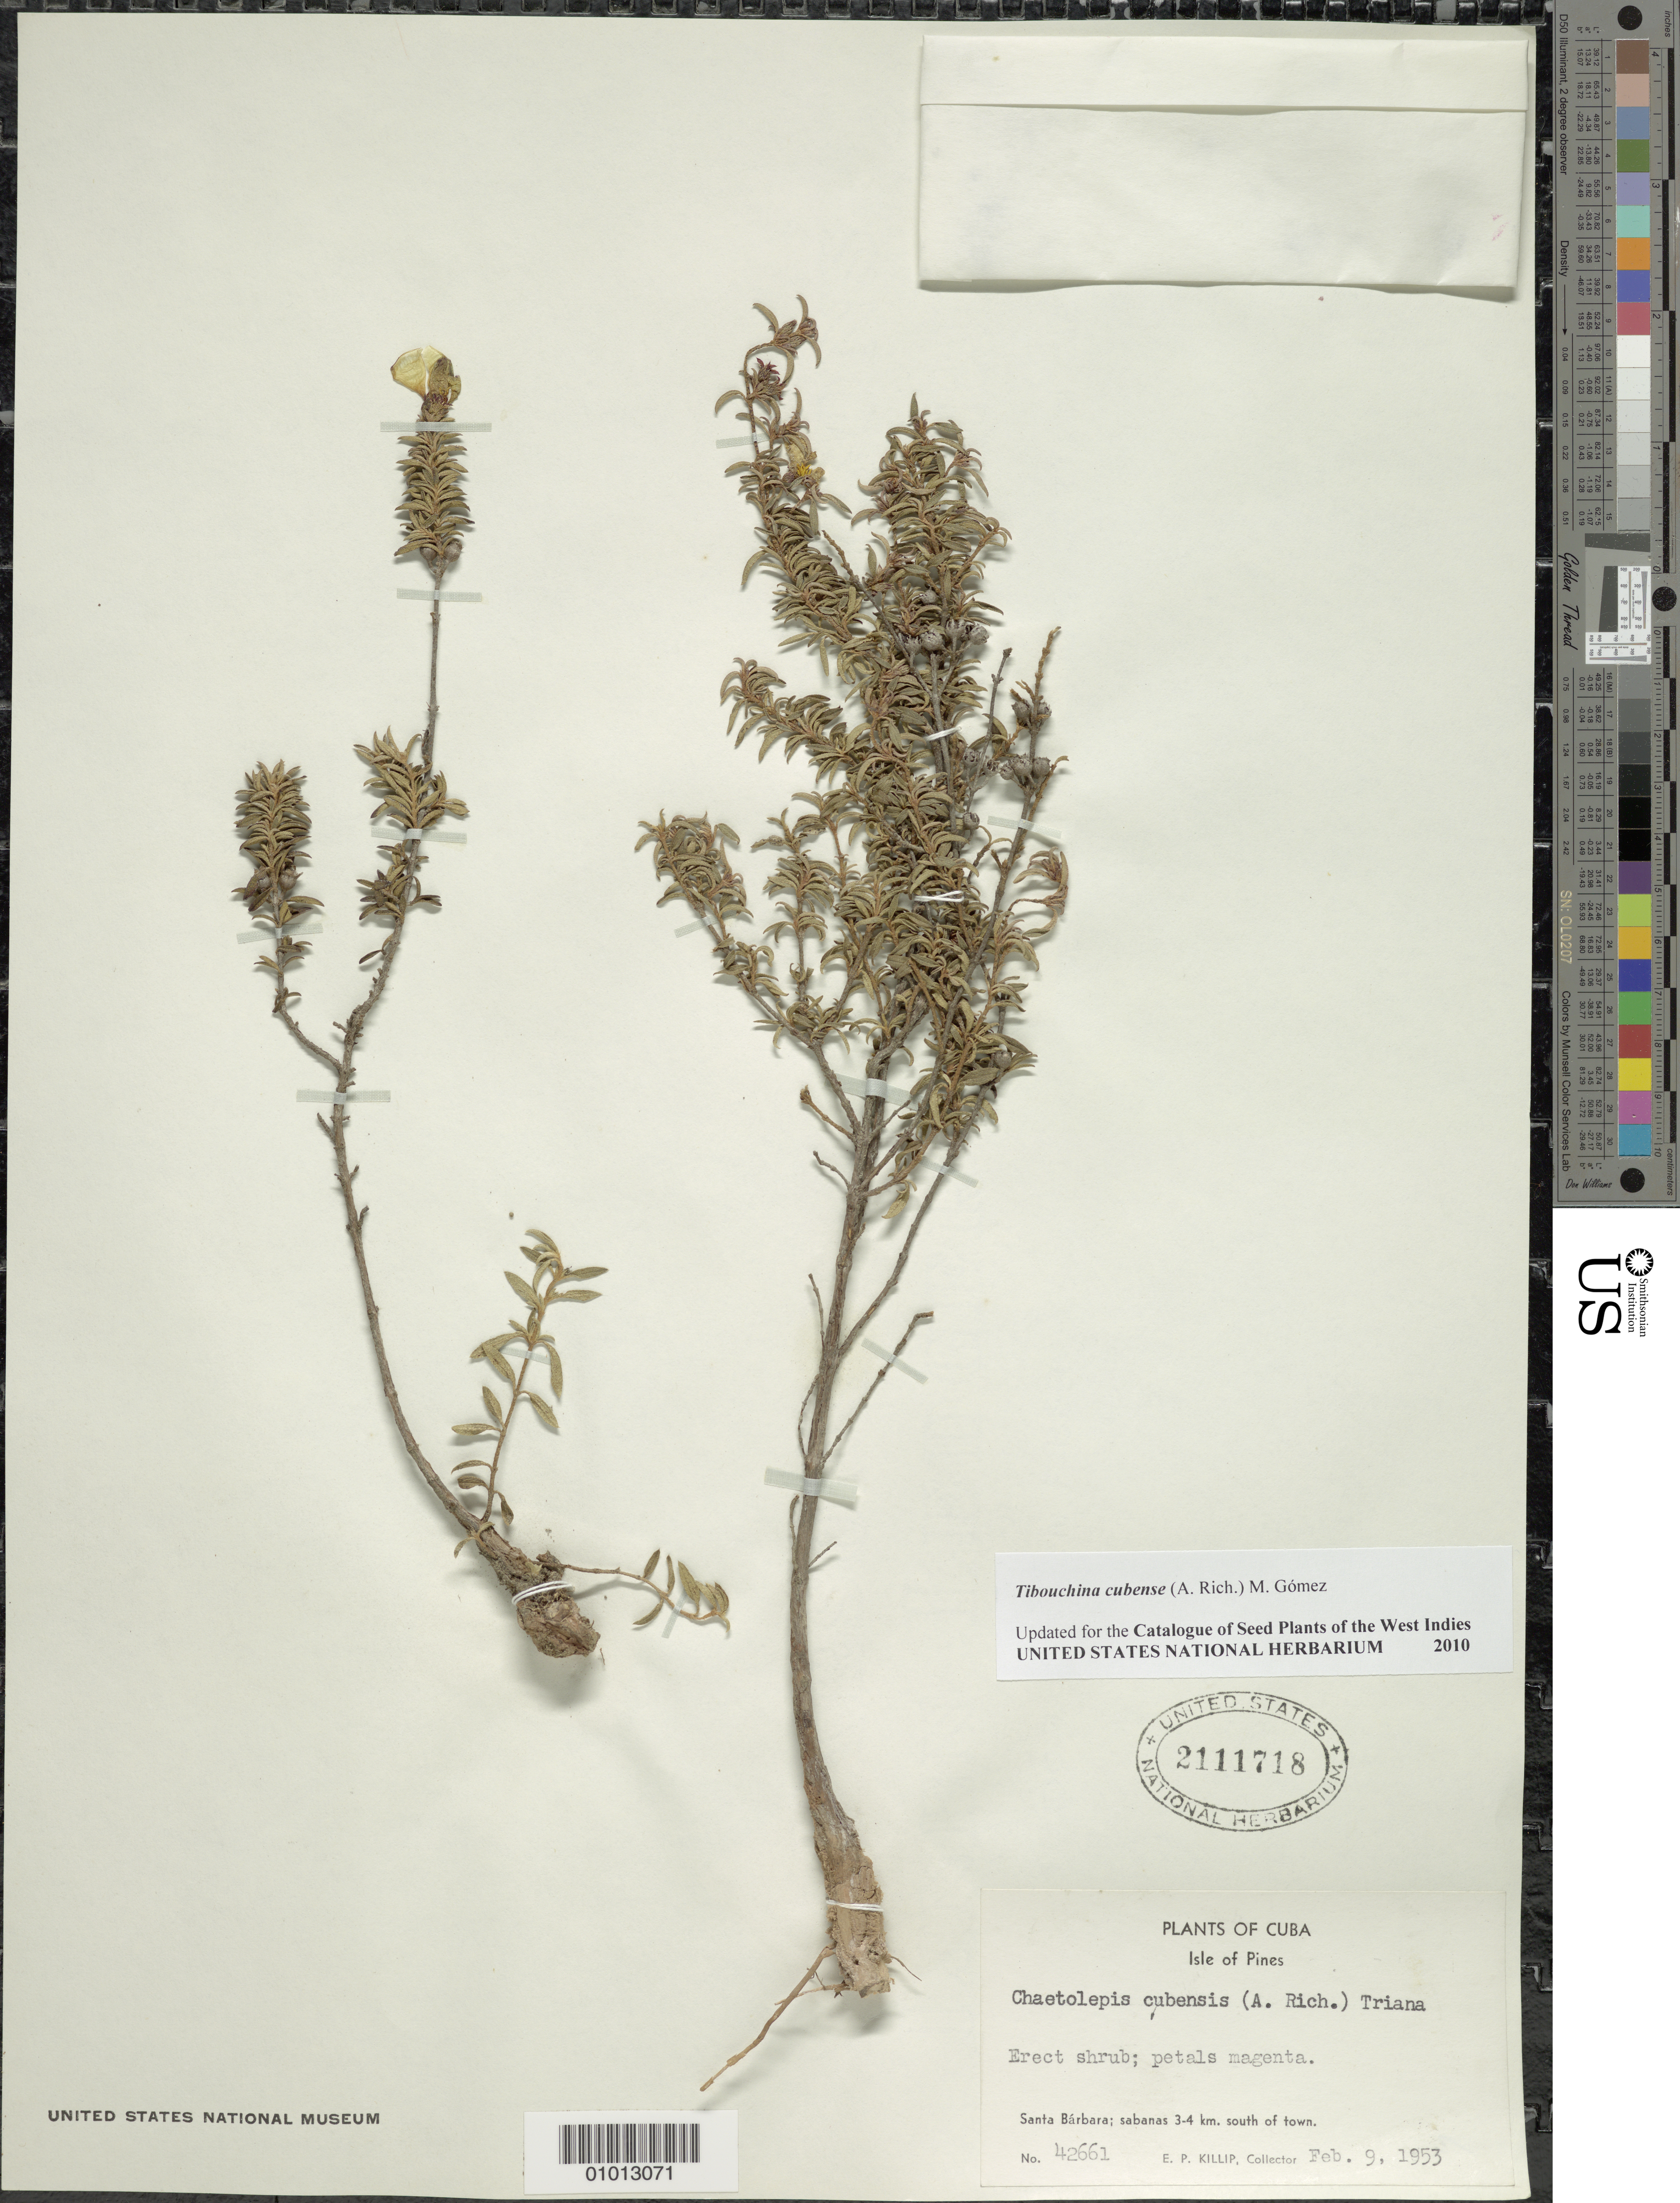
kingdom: Plantae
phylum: Tracheophyta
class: Magnoliopsida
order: Myrtales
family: Melastomataceae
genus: Arthrostemma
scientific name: Arthrostemma cubense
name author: A. Rich.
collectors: E. P. Killip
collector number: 42661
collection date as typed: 09 Feb 1953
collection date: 1953-02-09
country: Cuba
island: Isla de la Juventud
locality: Isle of Pines, Santa Bárbara, sabanas 3-4 km south of town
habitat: Savannas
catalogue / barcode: US 2111718